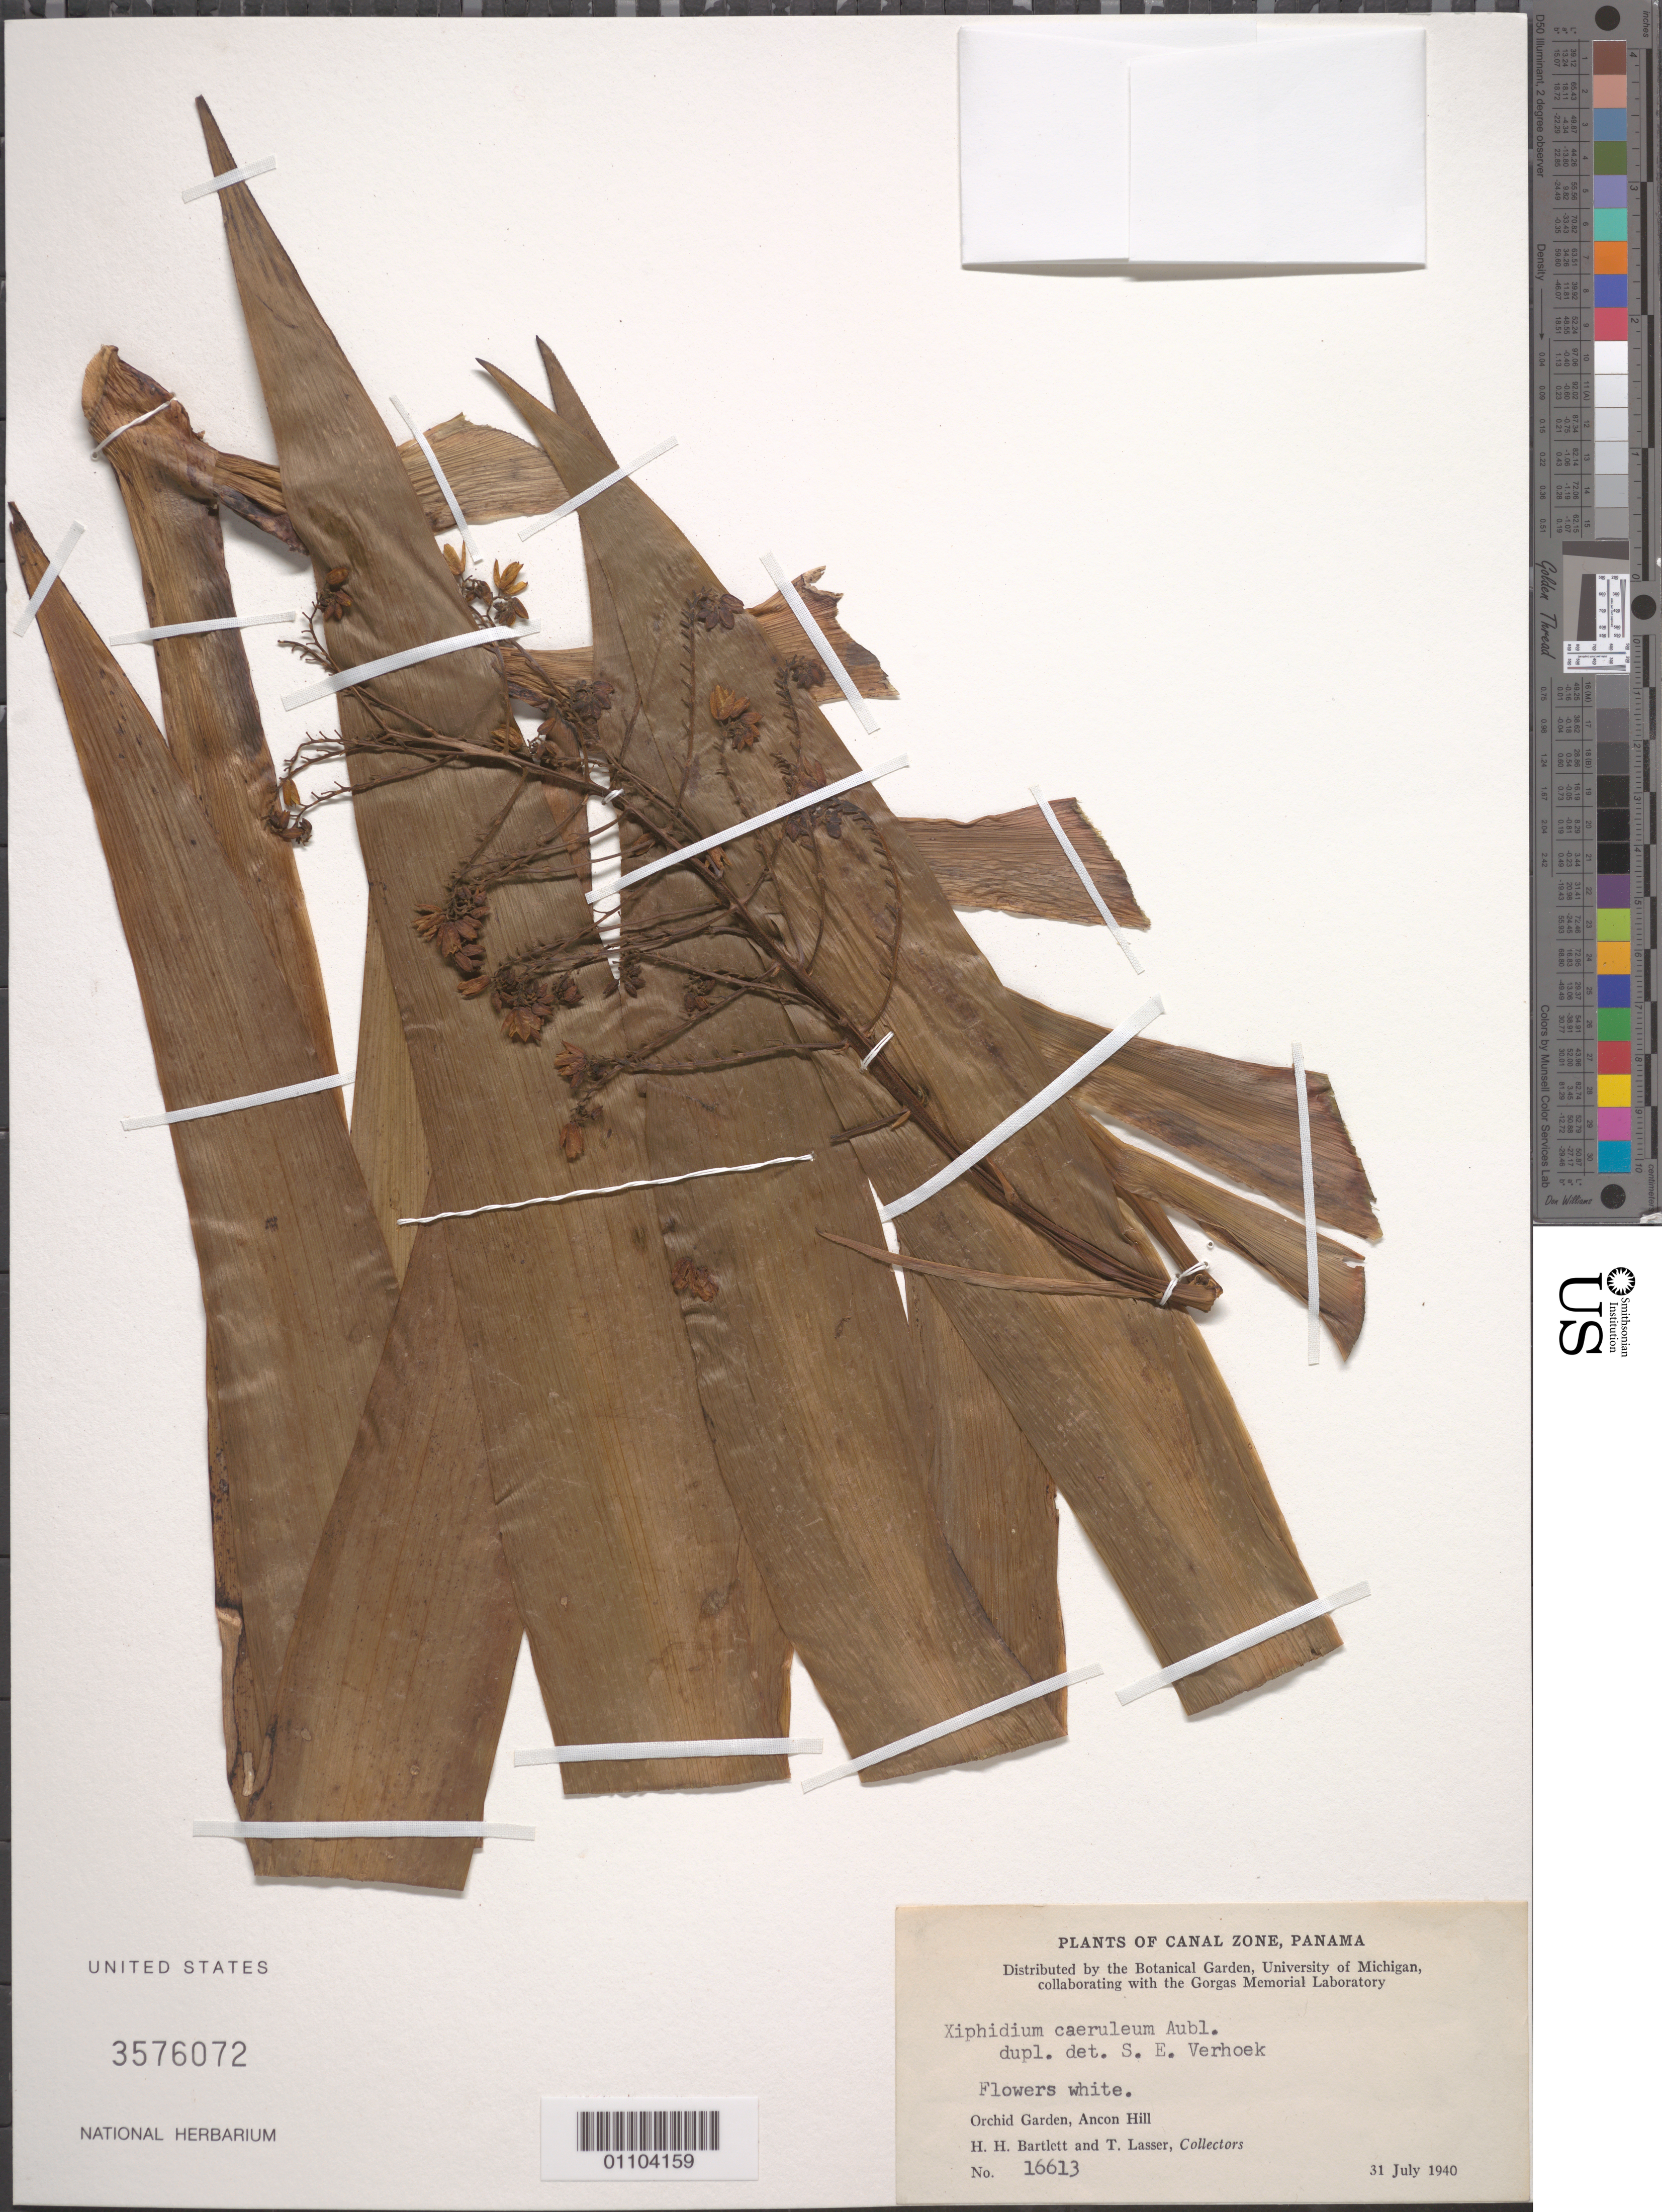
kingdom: Plantae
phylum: Tracheophyta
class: Liliopsida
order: Commelinales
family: Haemodoraceae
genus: Xiphidium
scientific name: Xiphidium caeruleum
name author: Aubl.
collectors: H. H. Bartlett & T. Lasser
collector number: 16613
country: Panama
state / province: Panamá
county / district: Canal Zone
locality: Orchid Garden, Ancon Hill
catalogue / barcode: US 3576072